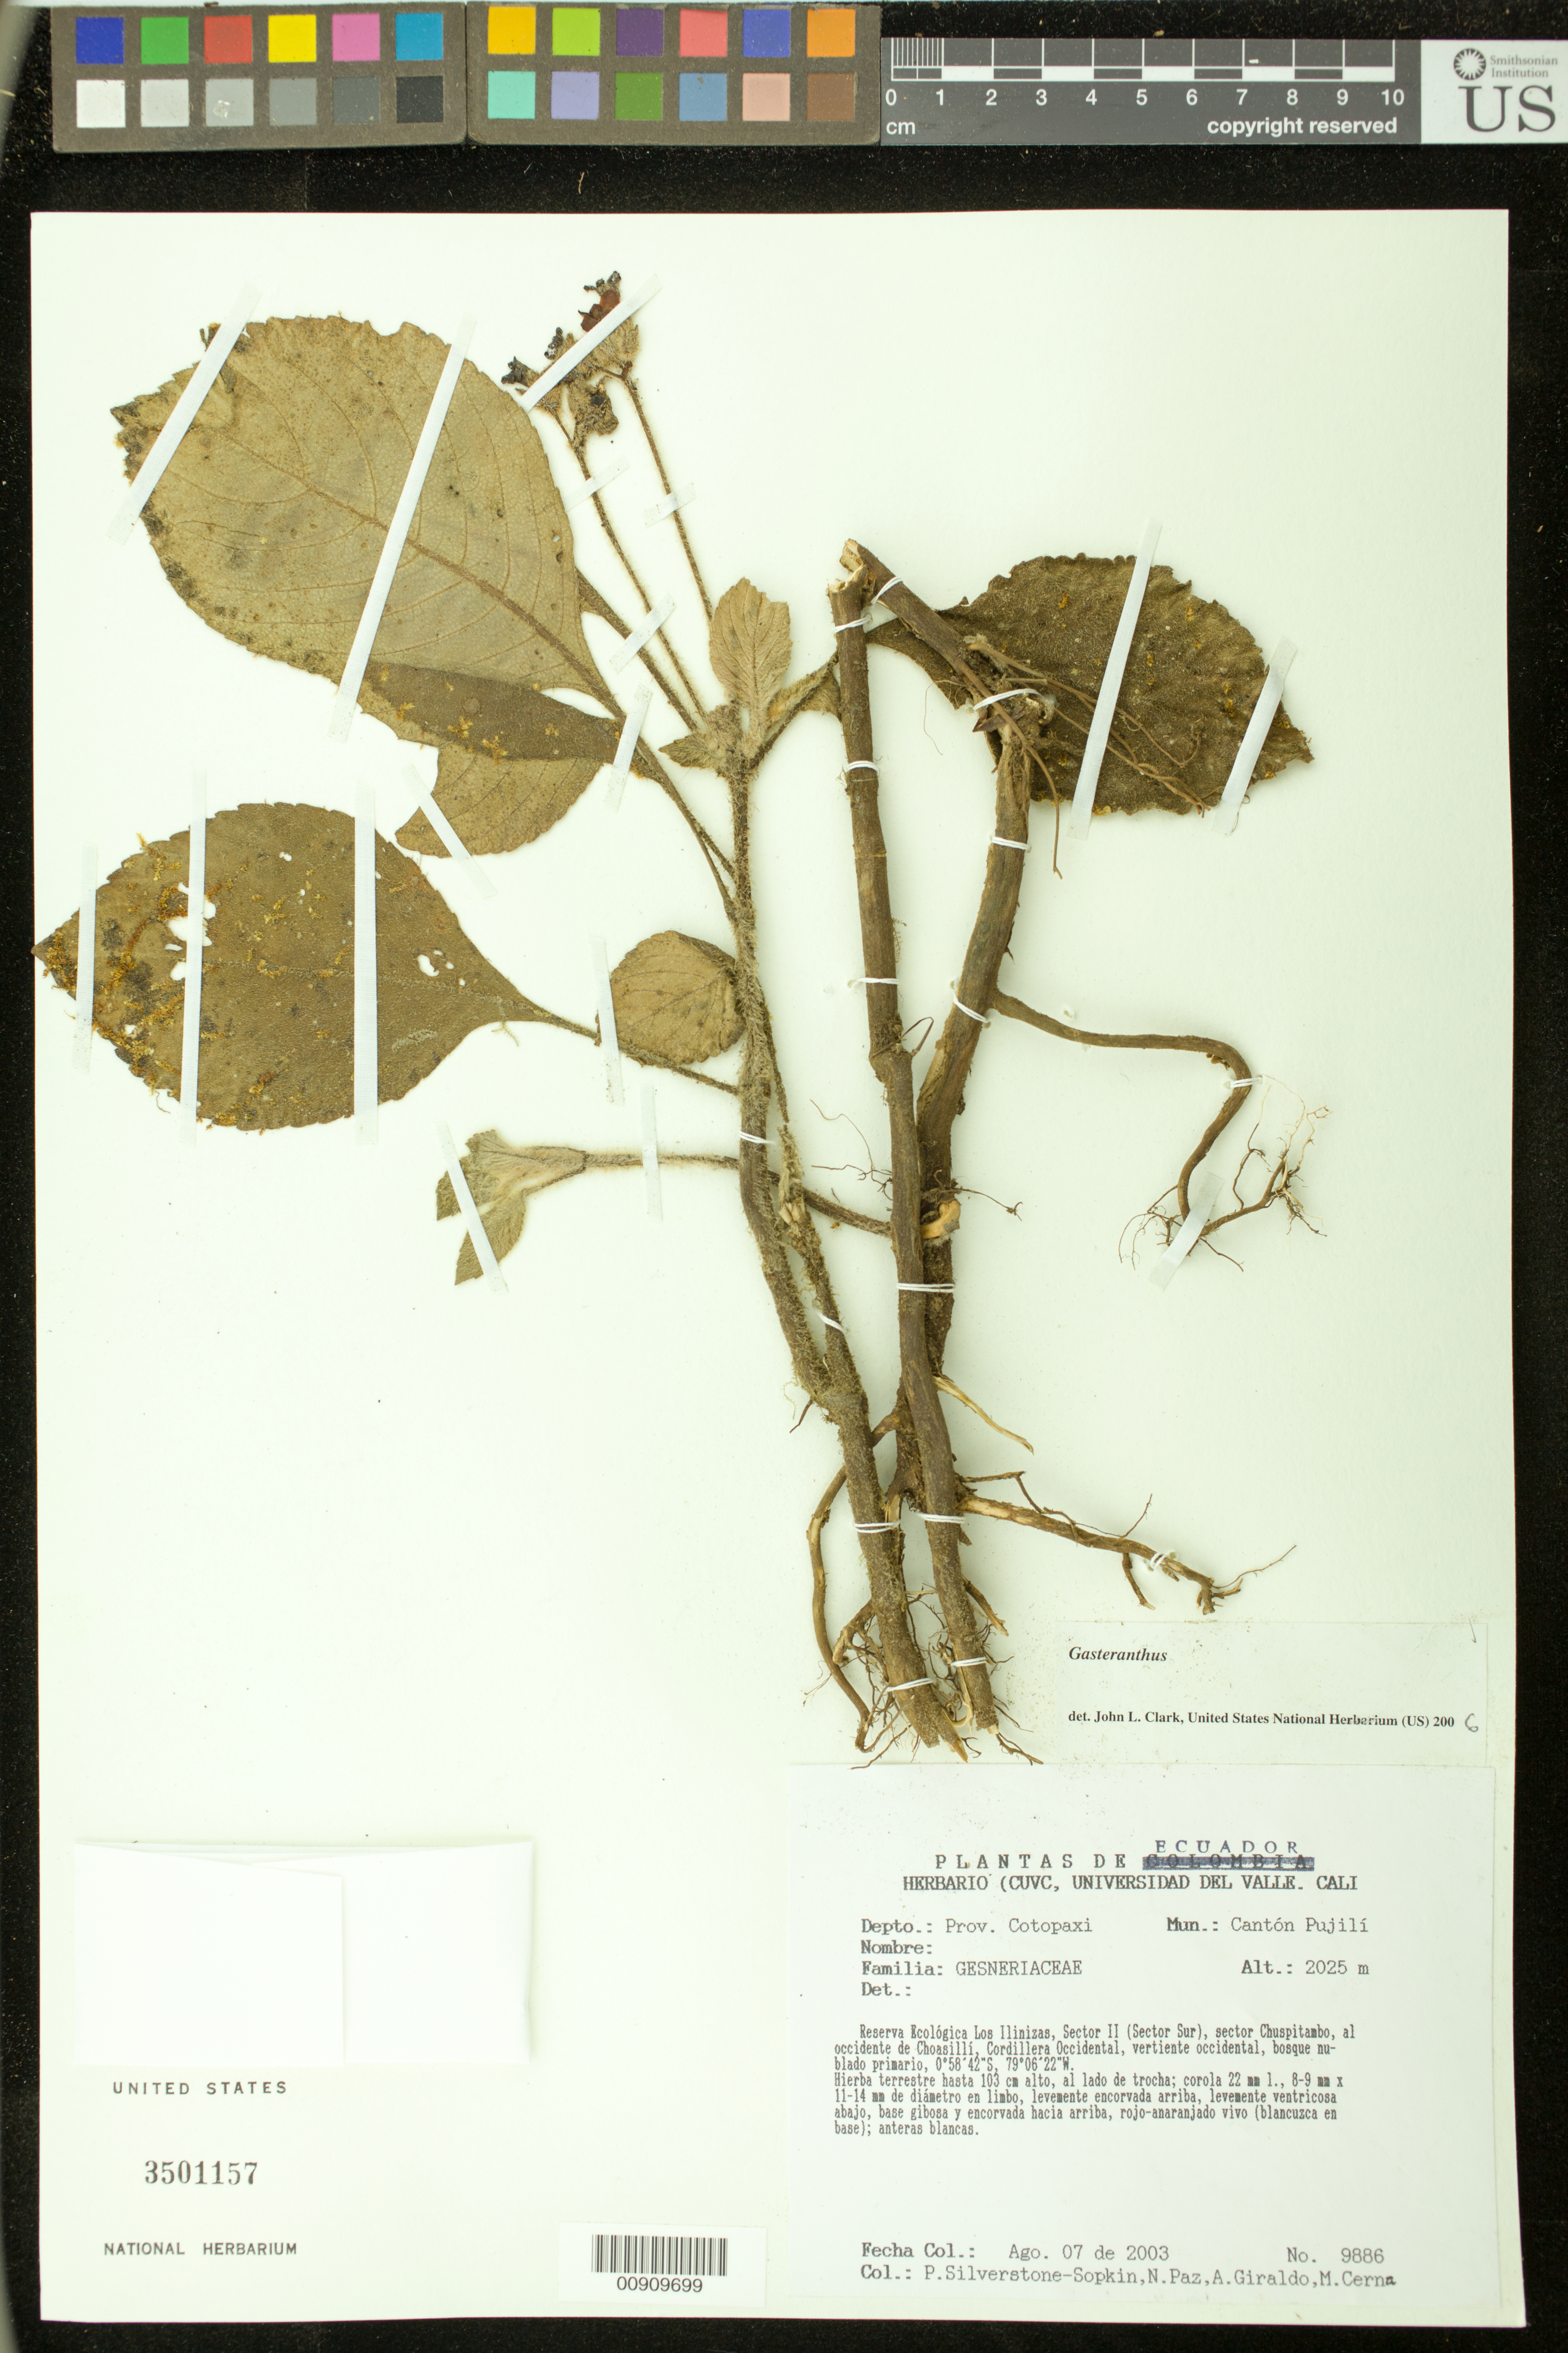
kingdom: Plantae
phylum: Tracheophyta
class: Magnoliopsida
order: Lamiales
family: Gesneriaceae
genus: Gasteranthus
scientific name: Gasteranthus sp.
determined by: Clark, J. L., (SEL), The Marie Selby Botanical Garden (UNITED STATES)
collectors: P. A. Silverstone-Sopkin, N. Paz, A. Giraldo & M. Cerna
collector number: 9886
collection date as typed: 07 Aug 2003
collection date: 2003-08-07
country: Ecuador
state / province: Cotopaxi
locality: Cantón Pujilí. Reserva Ecológica Los Ilinizas, Sector II (Sector Sur), sector Chuspitambo, al occidente de Choasillí, Cordillera Occidental, vertiente occidental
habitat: Bosque nublado primario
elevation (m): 2025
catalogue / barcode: US 3501157